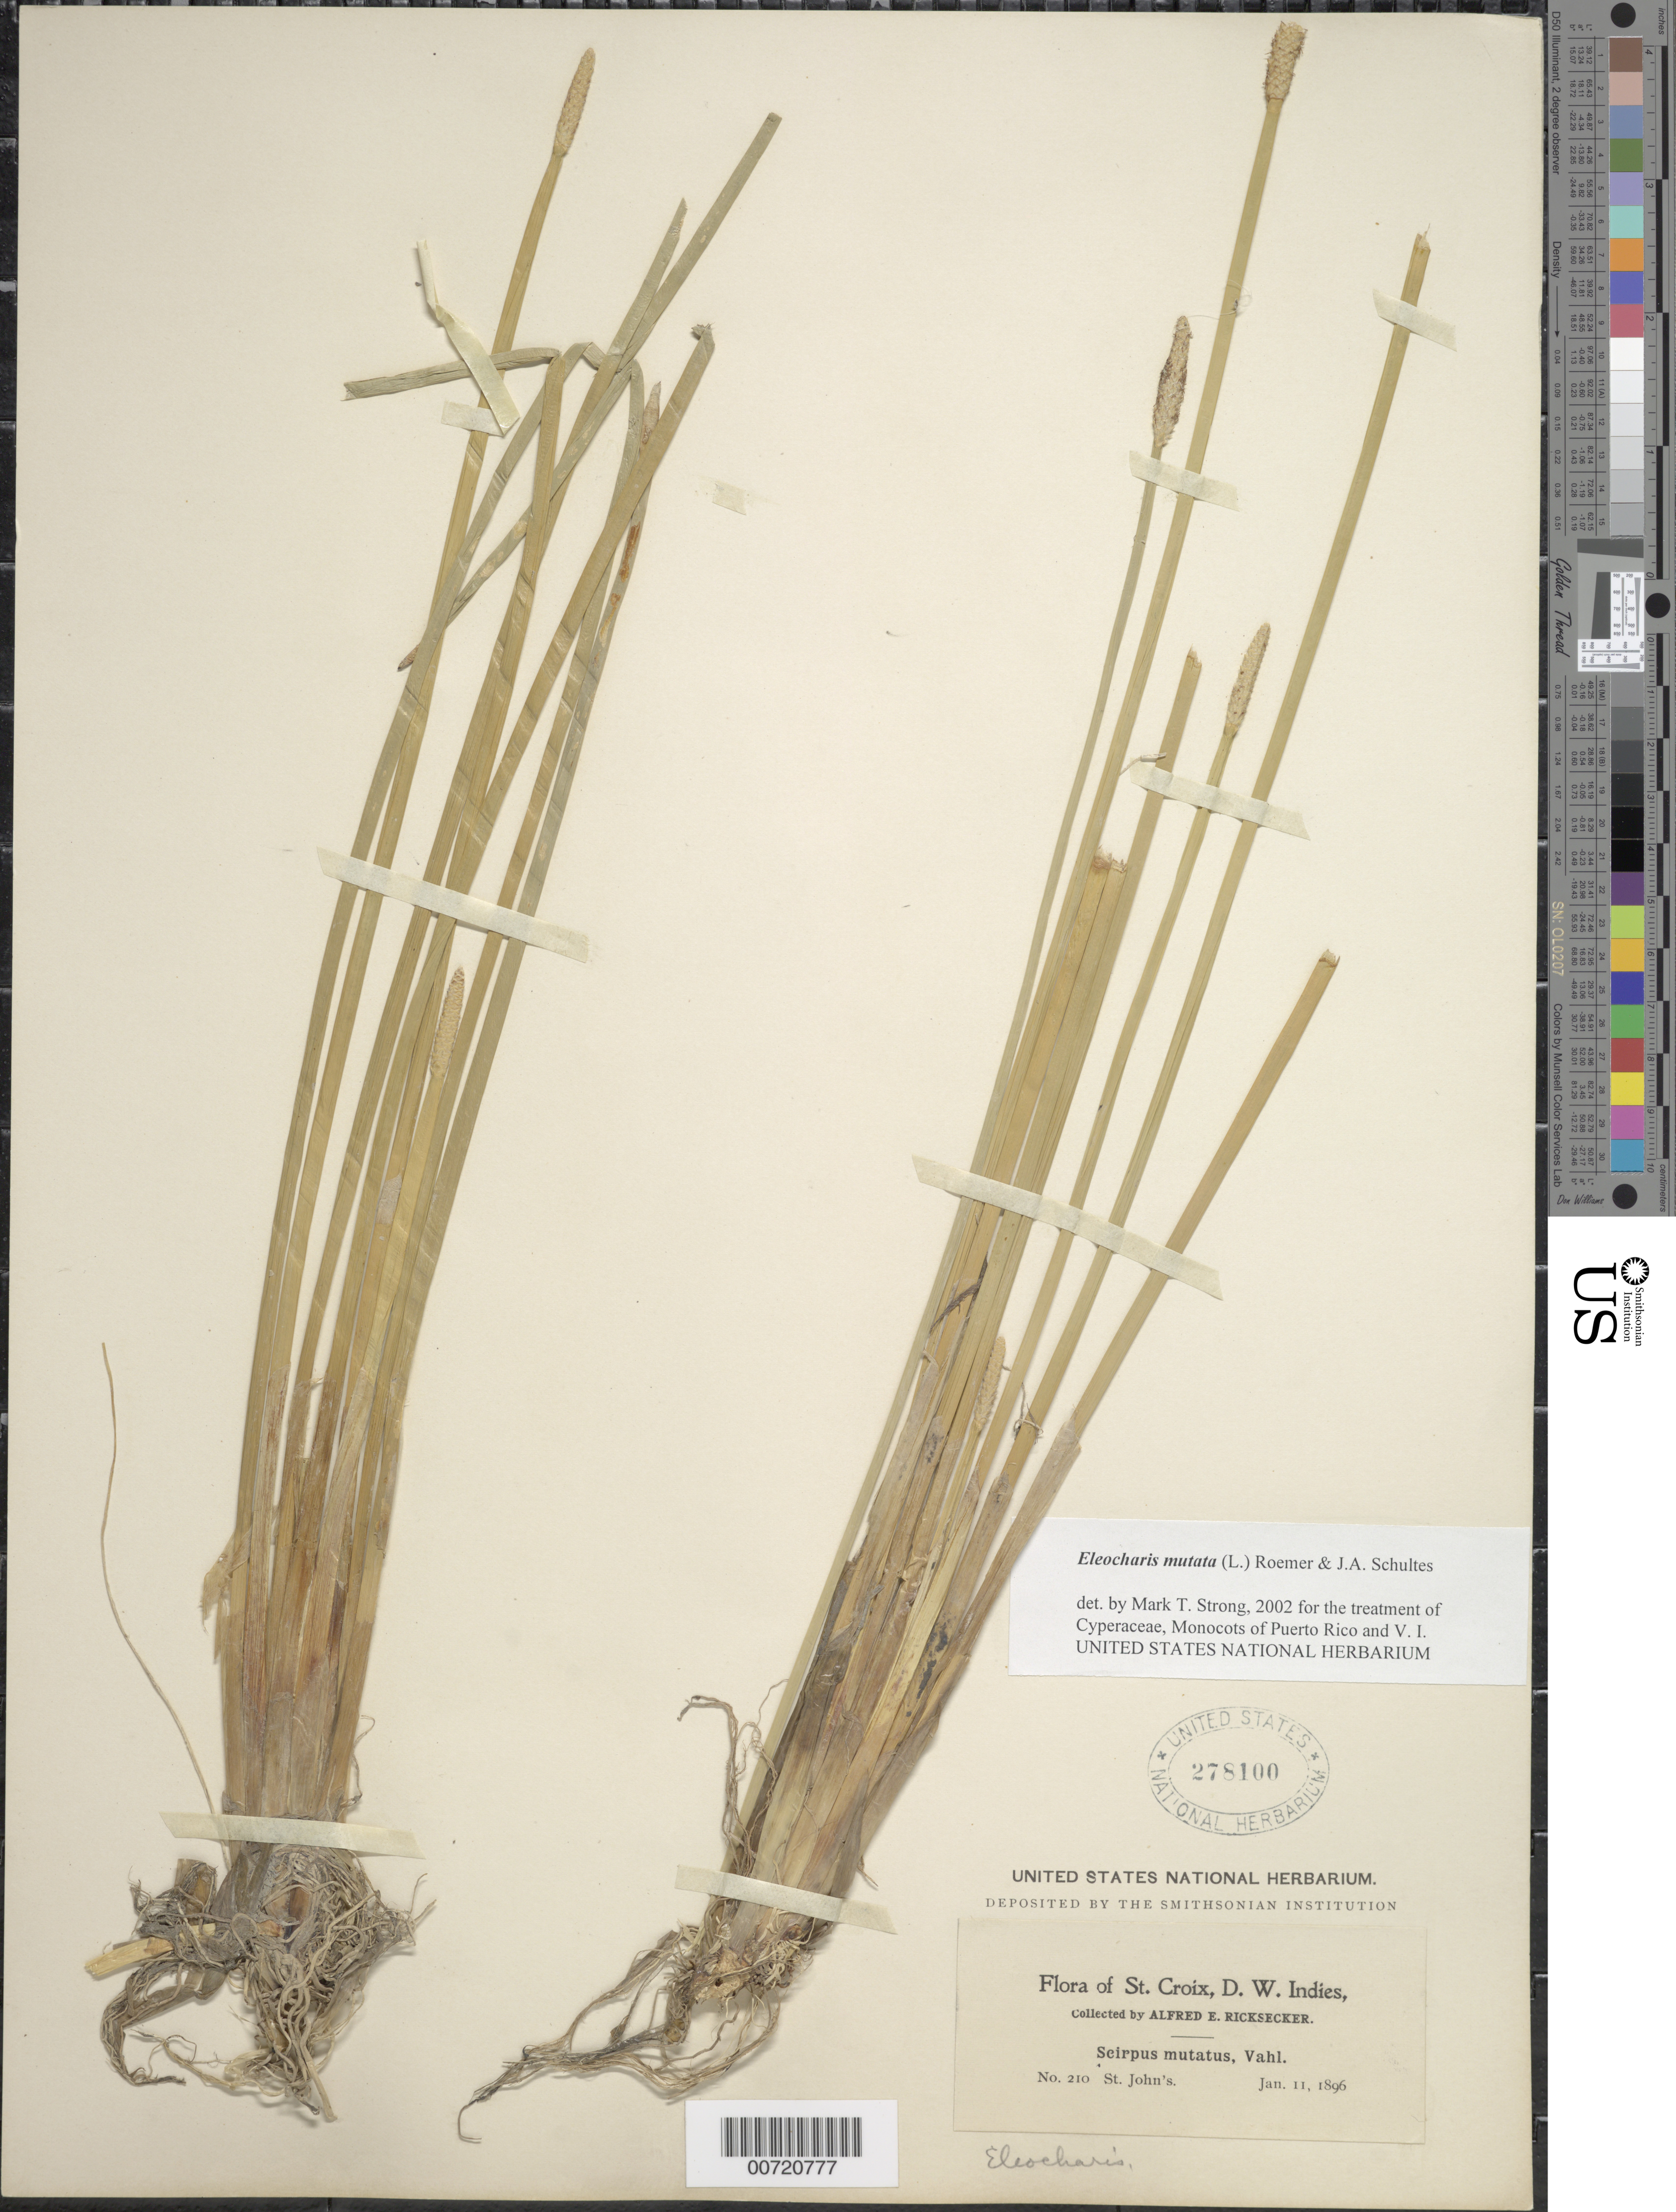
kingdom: Plantae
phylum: Tracheophyta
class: Liliopsida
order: Poales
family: Cyperaceae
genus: Eleocharis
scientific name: Eleocharis mutata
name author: (L.) Roem. & Schult.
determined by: Strong, M. T., (US), Smithsonian Institution - National Museum of Natural History (UNITED STATES)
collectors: A. E. Ricksecker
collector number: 210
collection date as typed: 11 Jan 1896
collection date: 1896-01-11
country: U.S. Virgin Islands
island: St. Croix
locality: St. Croix: St. John's.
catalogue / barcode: US 278100